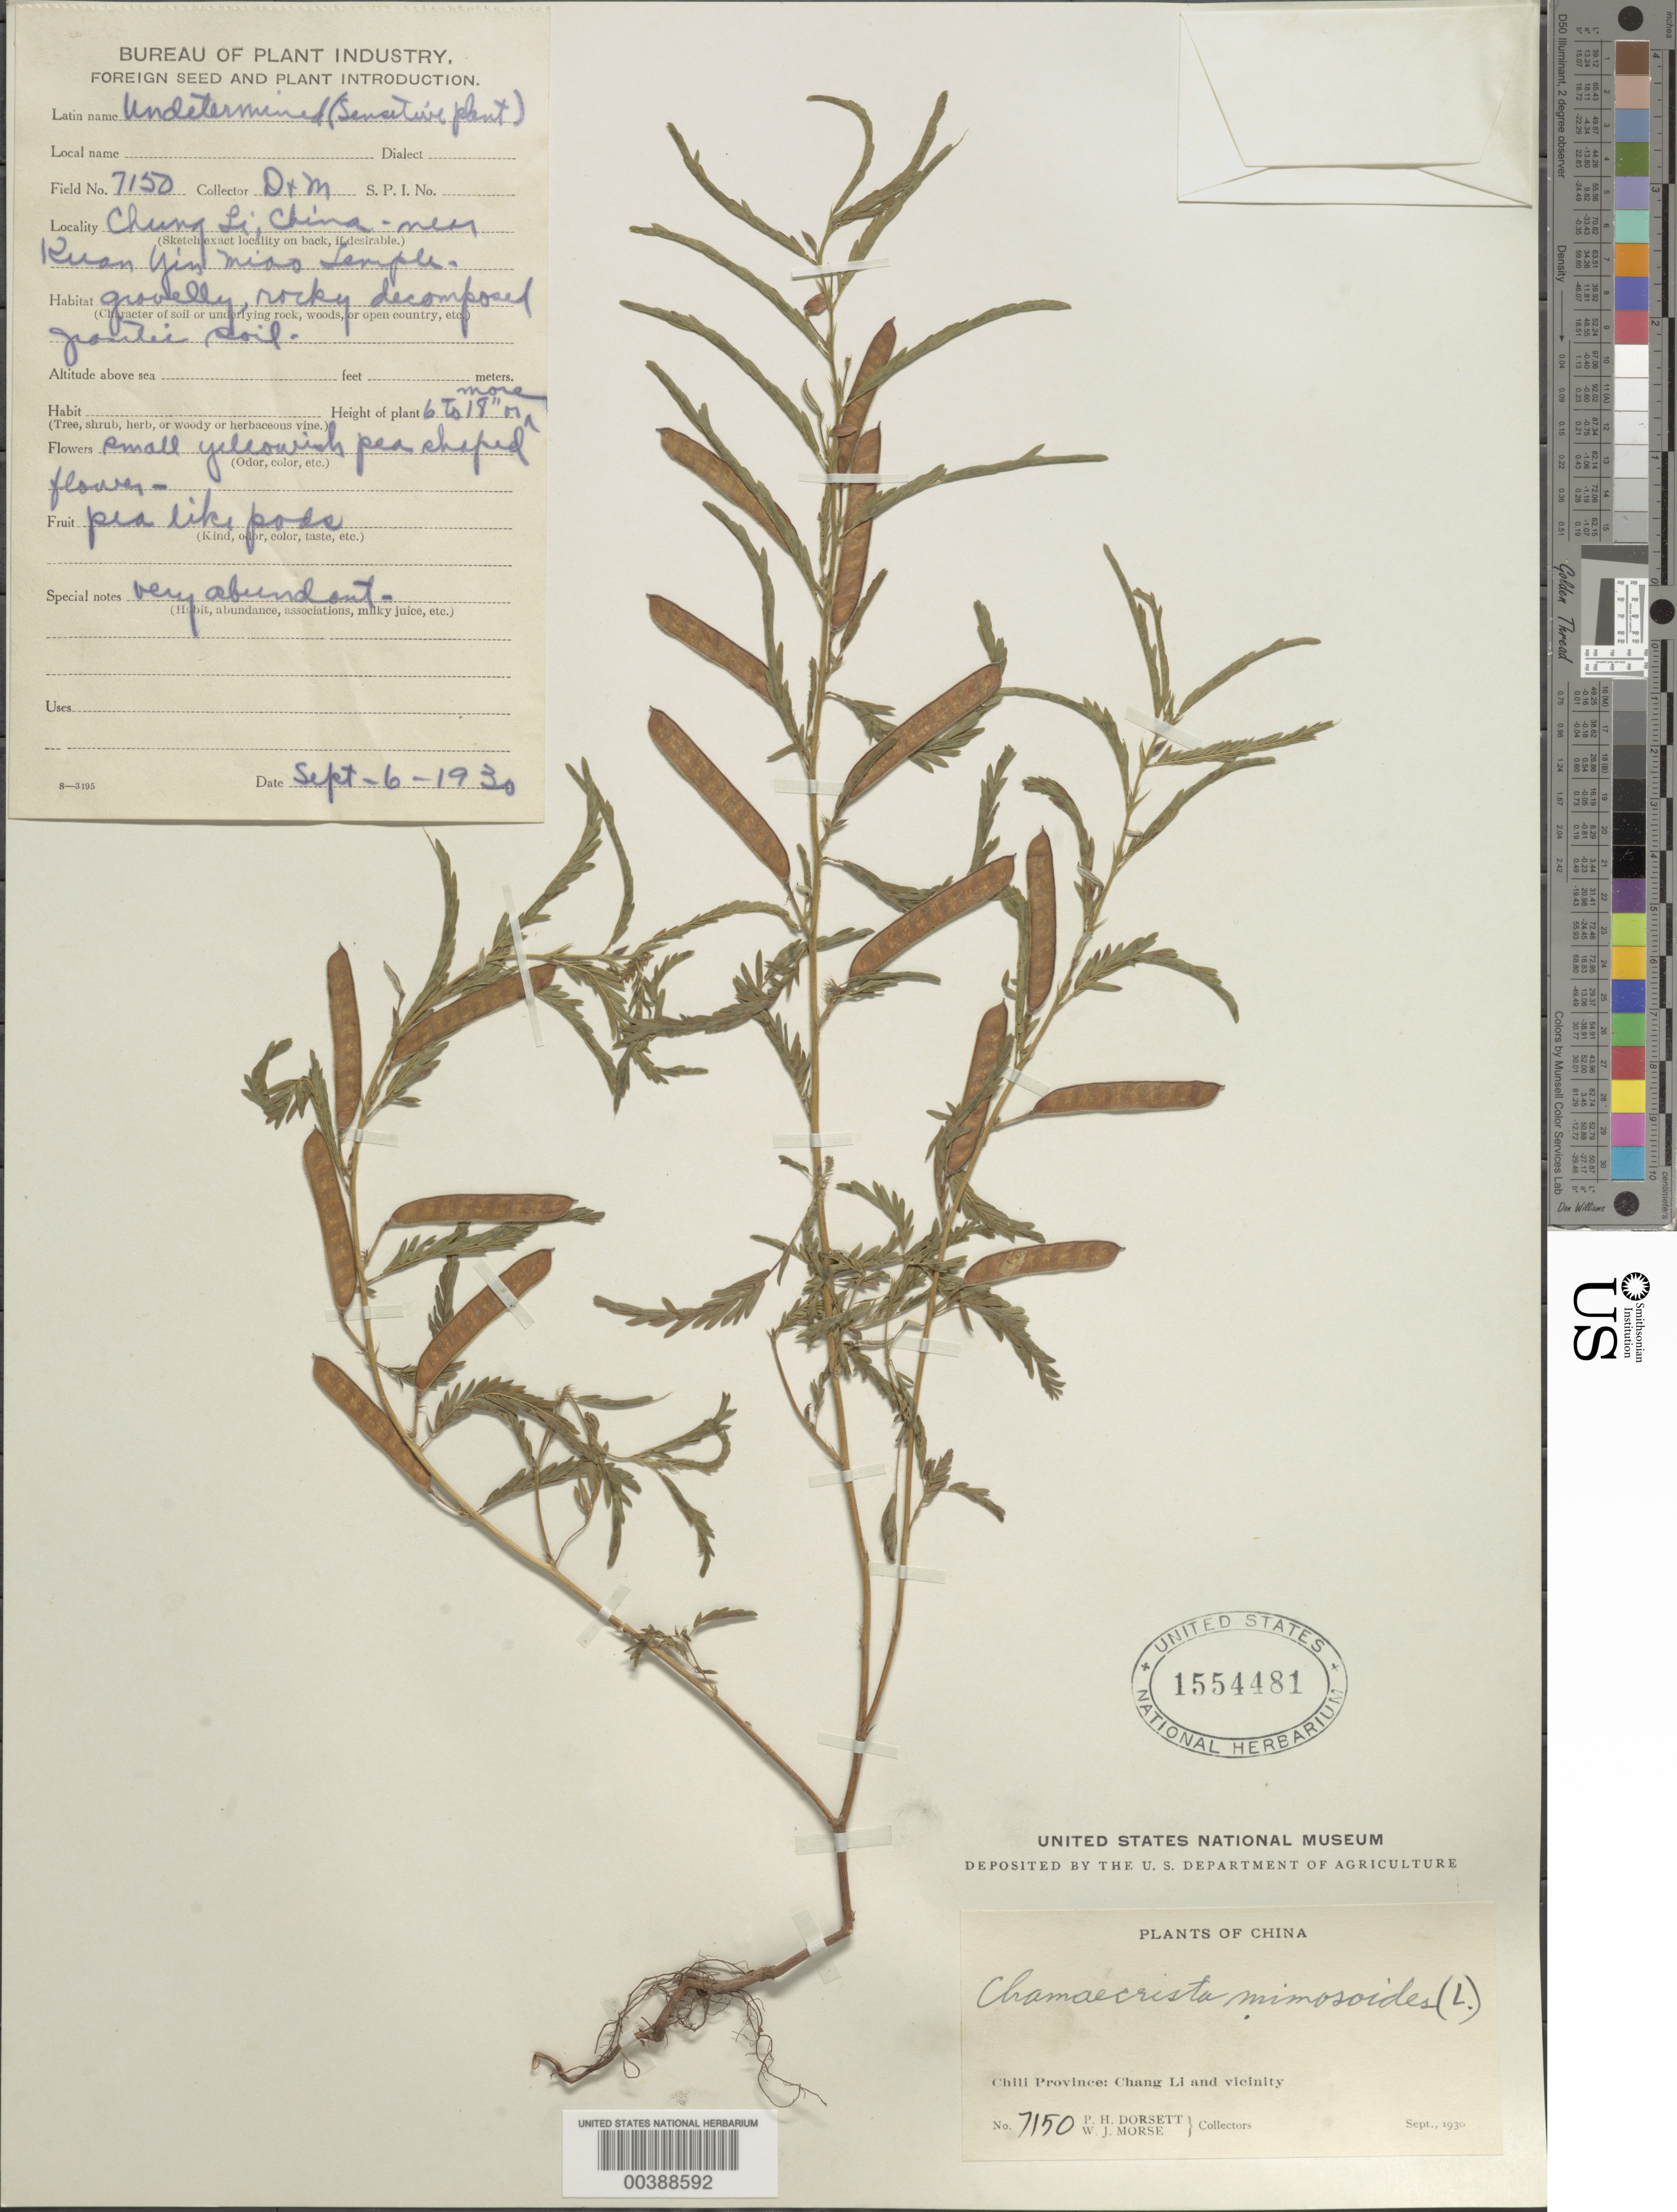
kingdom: Plantae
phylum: Tracheophyta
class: Magnoliopsida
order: Fabales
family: Fabaceae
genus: Chamaecrista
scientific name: Chamaecrista mimosoides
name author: (L.) Greene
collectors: P. H. Dorsett & W. J. Morse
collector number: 7150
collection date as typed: Sep 1930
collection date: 1930-09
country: China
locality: Chili prov.; chung li and vicinity, near kuan yin miao temple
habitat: Gravelly, rocky decomposed grantic soil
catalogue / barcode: US 1554481